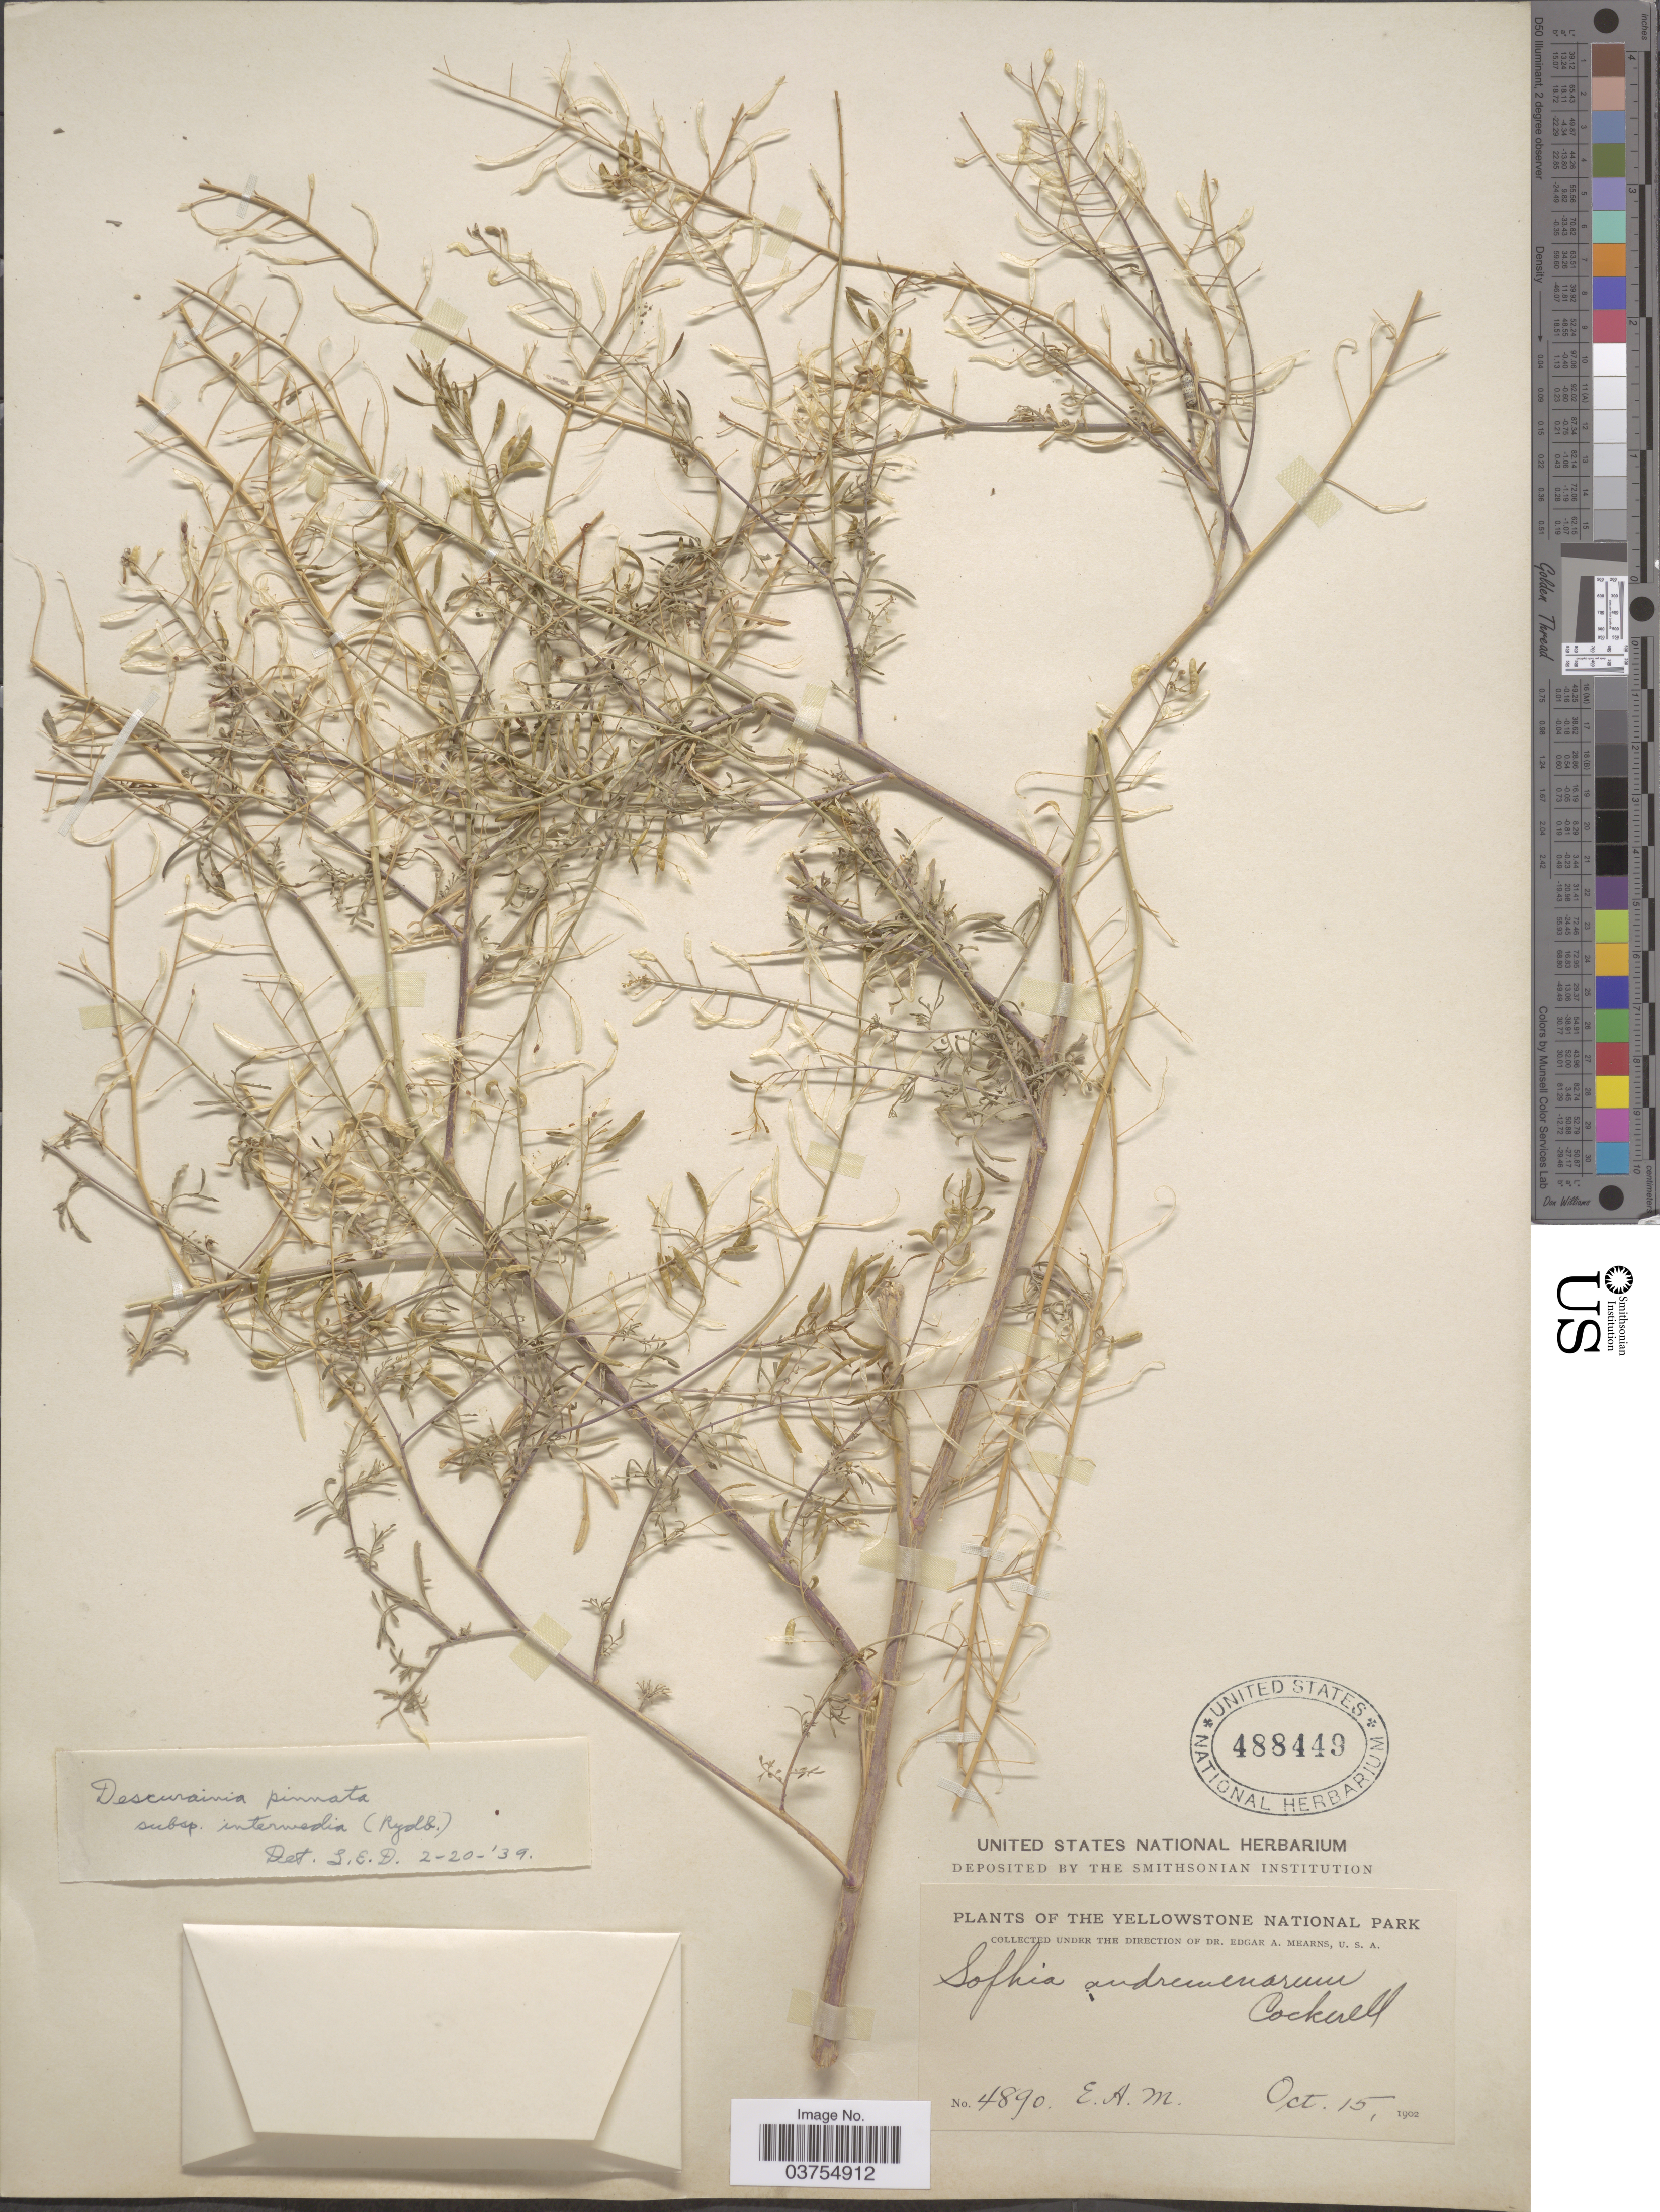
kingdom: Plantae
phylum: Tracheophyta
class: Magnoliopsida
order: Brassicales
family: Brassicaceae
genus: Descurainia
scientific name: Descurainia pinnata subsp. intermedia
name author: (Rydb.) Detling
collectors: E. A. Mearns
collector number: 4890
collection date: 1902-10-15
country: United States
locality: The Yellowstone National Park.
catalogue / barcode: US 488449